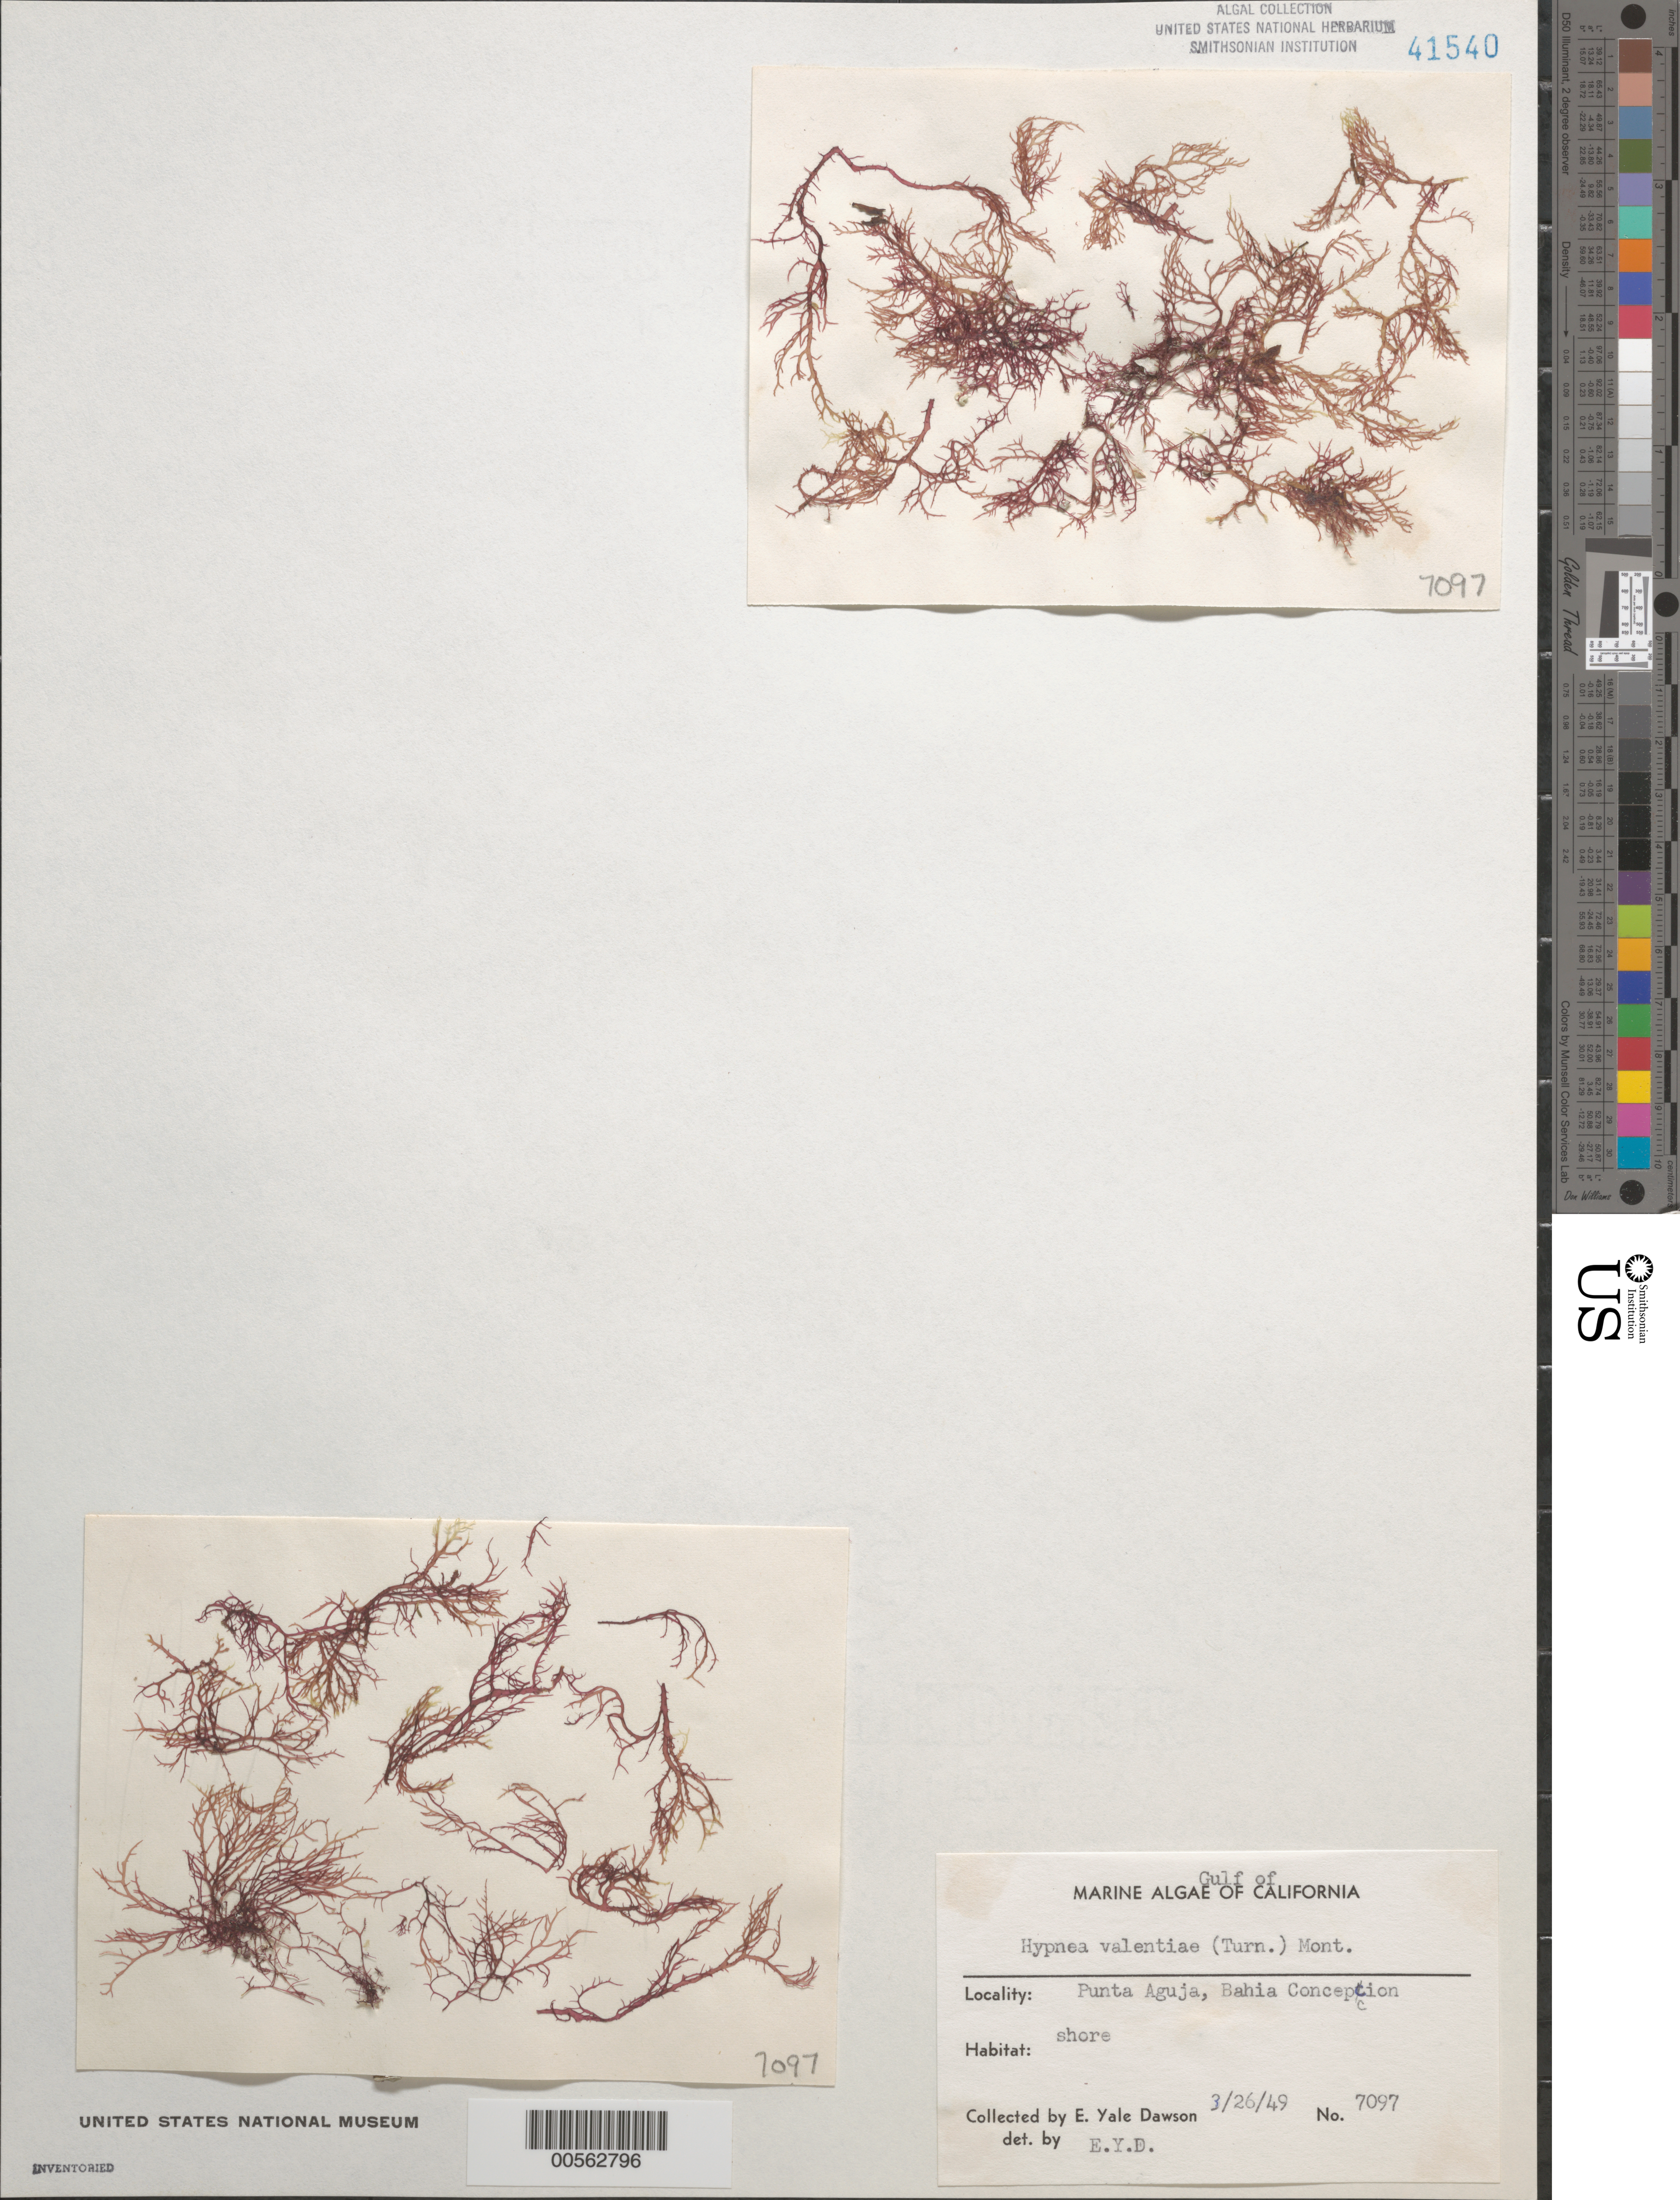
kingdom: Plantae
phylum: Rhodophyta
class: Florideophyceae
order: Gigartinales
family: Cystocloniaceae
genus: Hypnea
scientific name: Hypnea valentiae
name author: (Turner) Mont.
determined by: Dawson, E. Y.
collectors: E. Y. Dawson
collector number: EYD 7097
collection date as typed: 26 Mar 1949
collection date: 1949-03-26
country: Mexico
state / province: Baja California Sur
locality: Punta Aguja, Bahia Concepcion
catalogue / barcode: US 41540